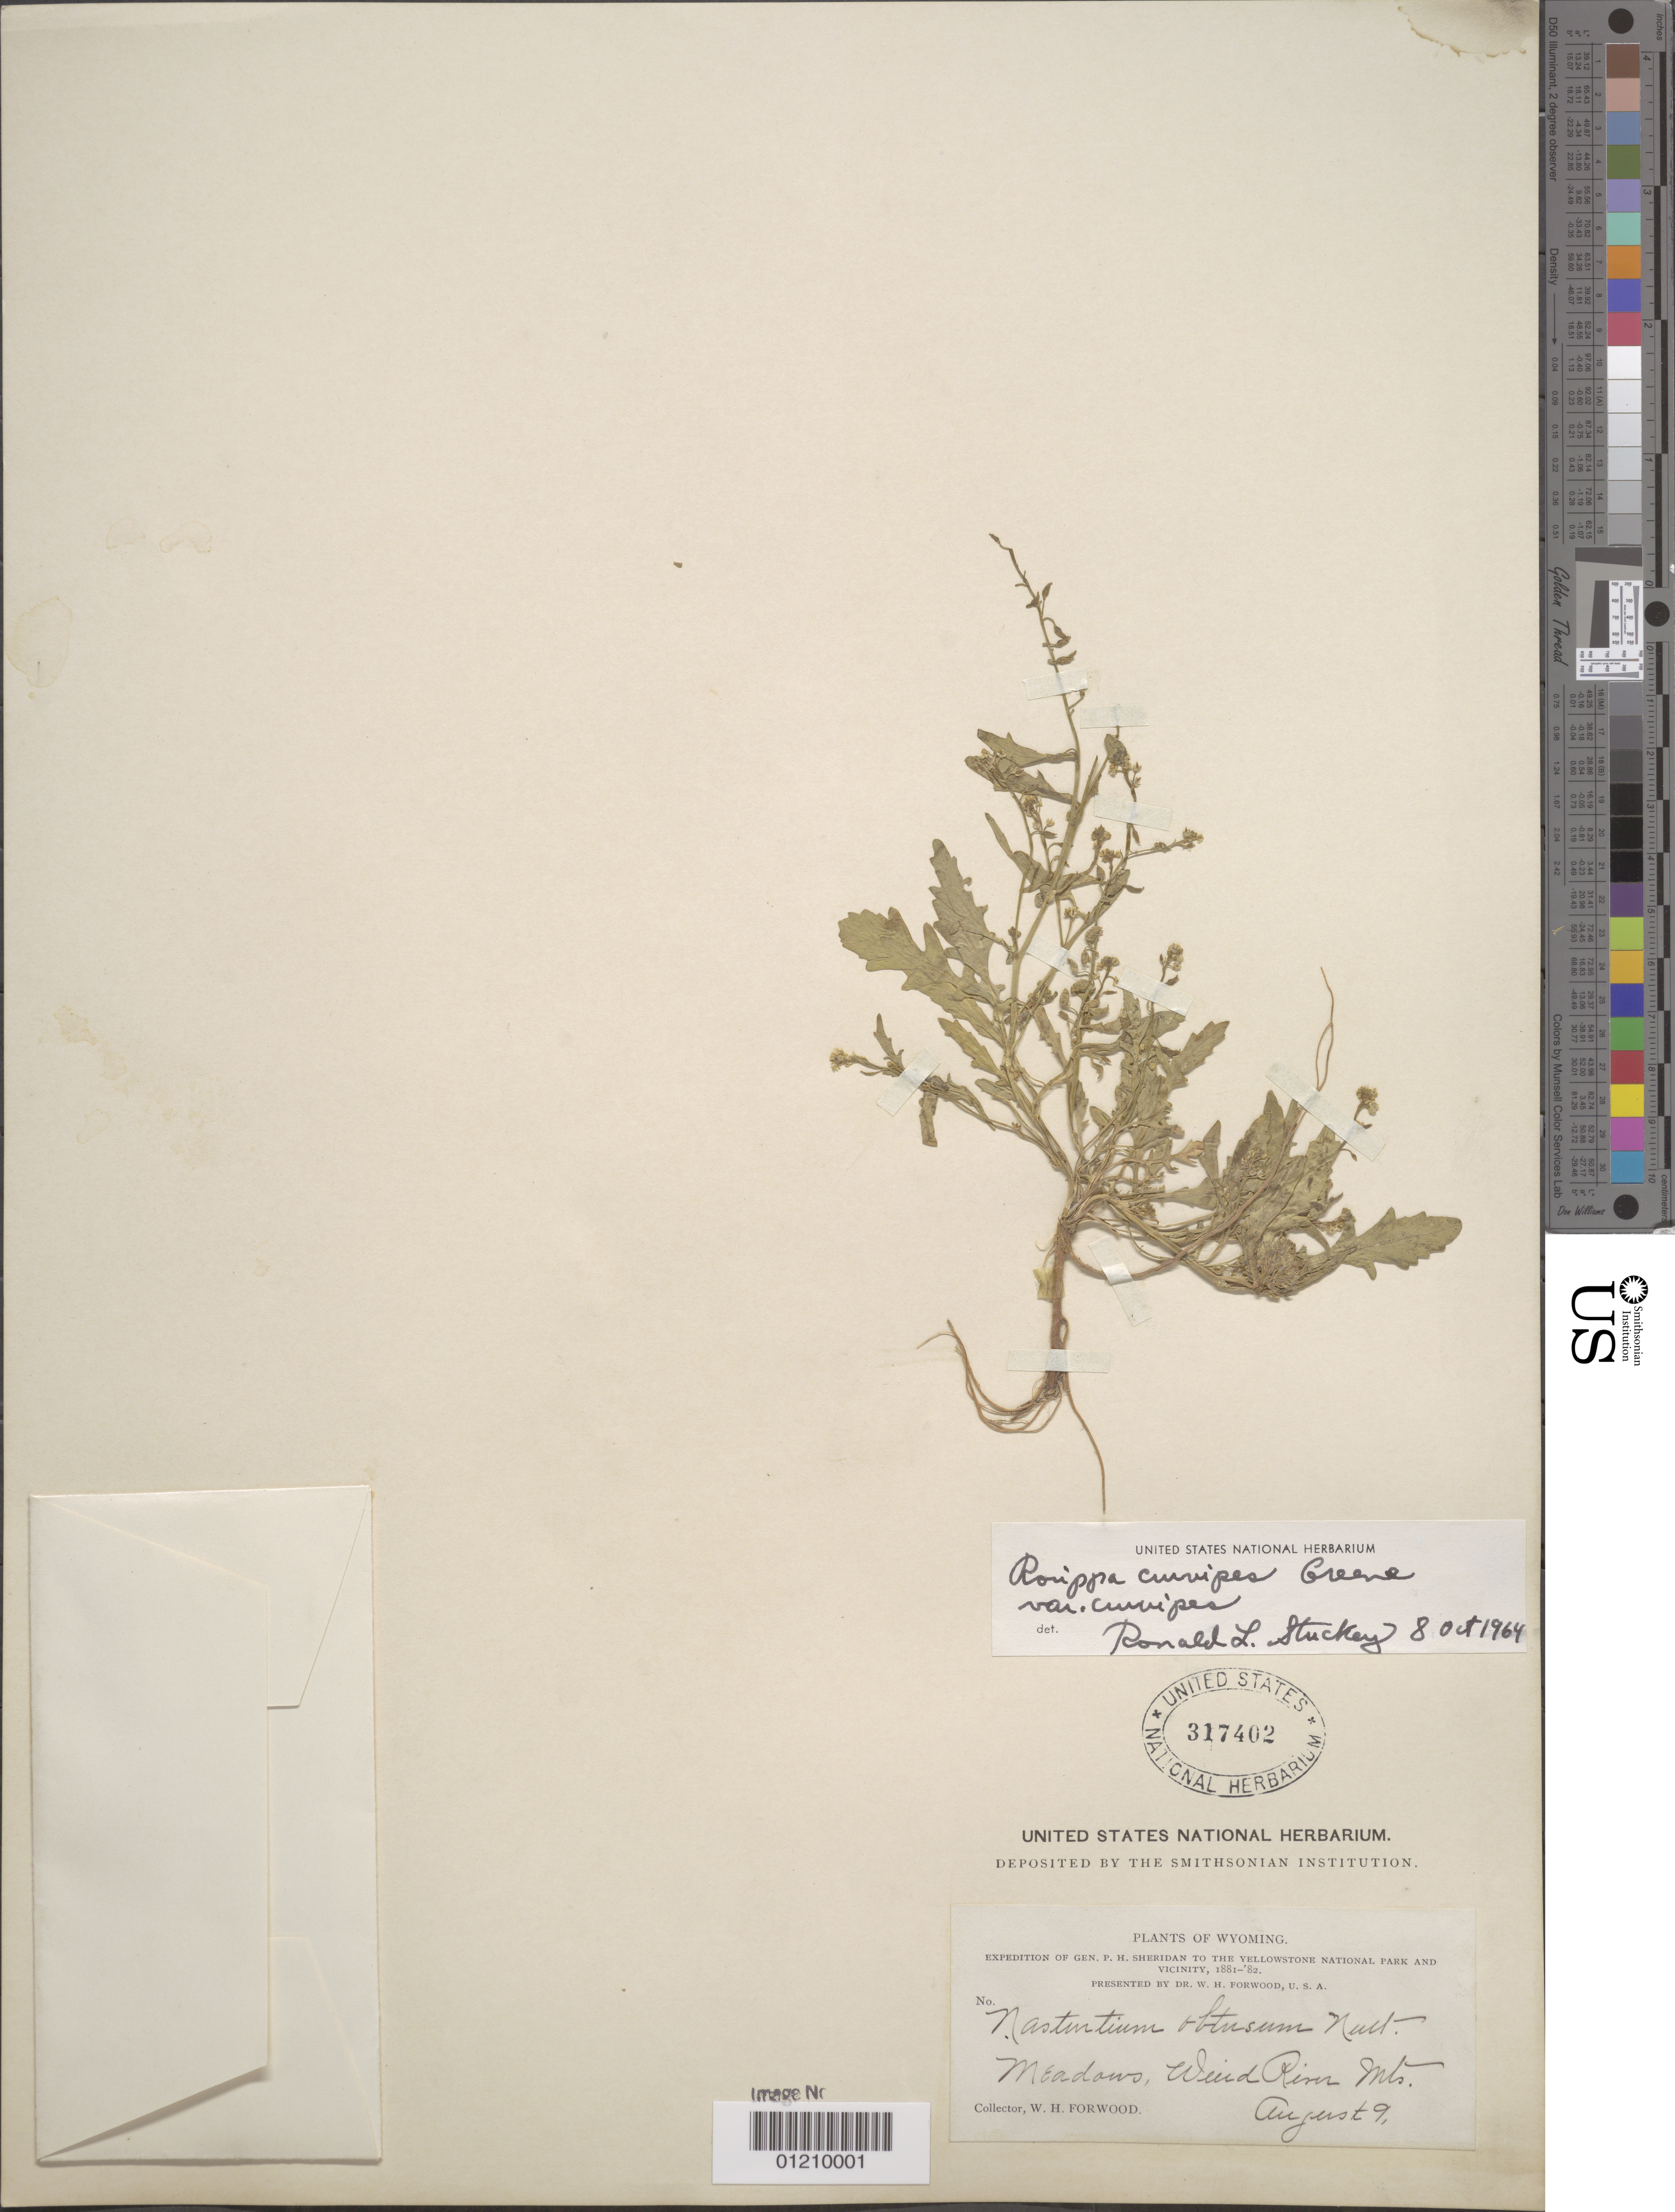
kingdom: Plantae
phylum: Tracheophyta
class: Magnoliopsida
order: Brassicales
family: Brassicaceae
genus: Rorippa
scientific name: Rorippa curvipes var. curvipes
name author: Greene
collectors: W. Forwood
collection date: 1881-08-09 or 1882-08-09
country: United States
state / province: Wyoming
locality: Wind River Mts.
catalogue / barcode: US 317402